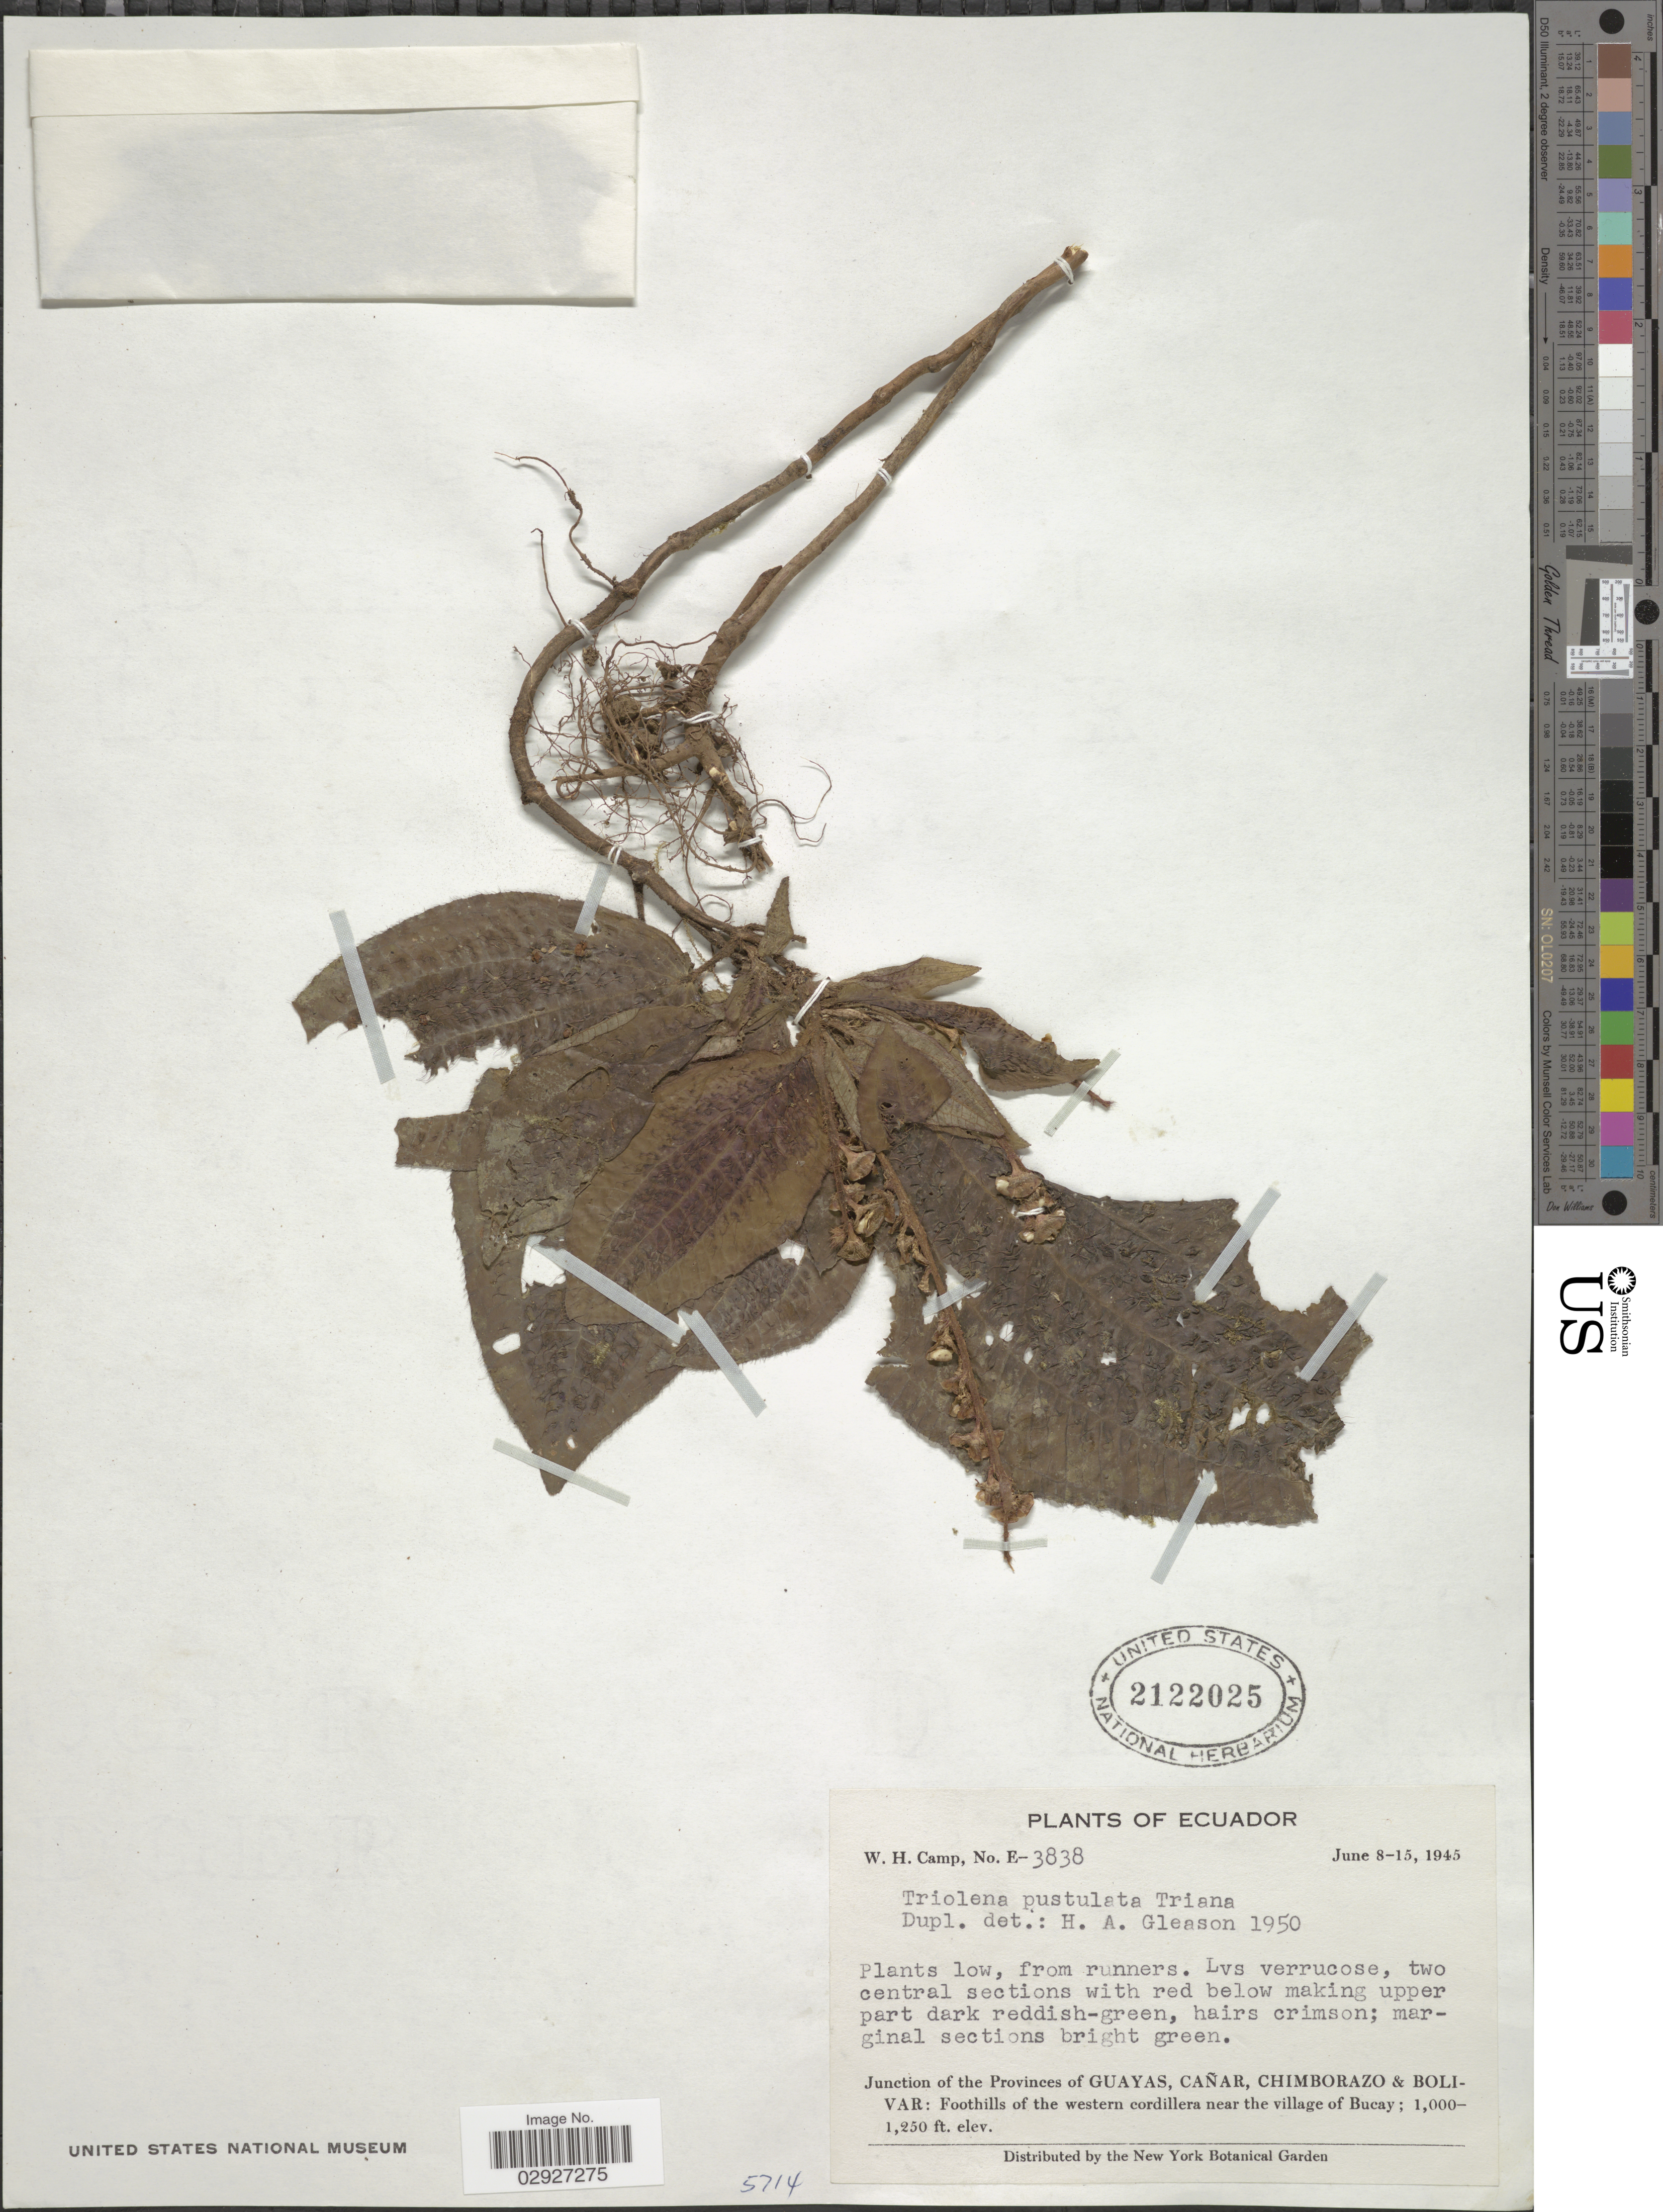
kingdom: Plantae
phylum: Tracheophyta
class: Magnoliopsida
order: Myrtales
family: Melastomataceae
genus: Triolena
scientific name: Triolena pustulata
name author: Triana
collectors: W. H. Camp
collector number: E-3838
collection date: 1945-06-08/1945-06-15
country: Ecuador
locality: Junction of the Provinces of Guayas, Cañar, Chimborazo & Bolivar: Foothills of the western cordillera near the village of Bucay.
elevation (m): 305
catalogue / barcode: US 2122025